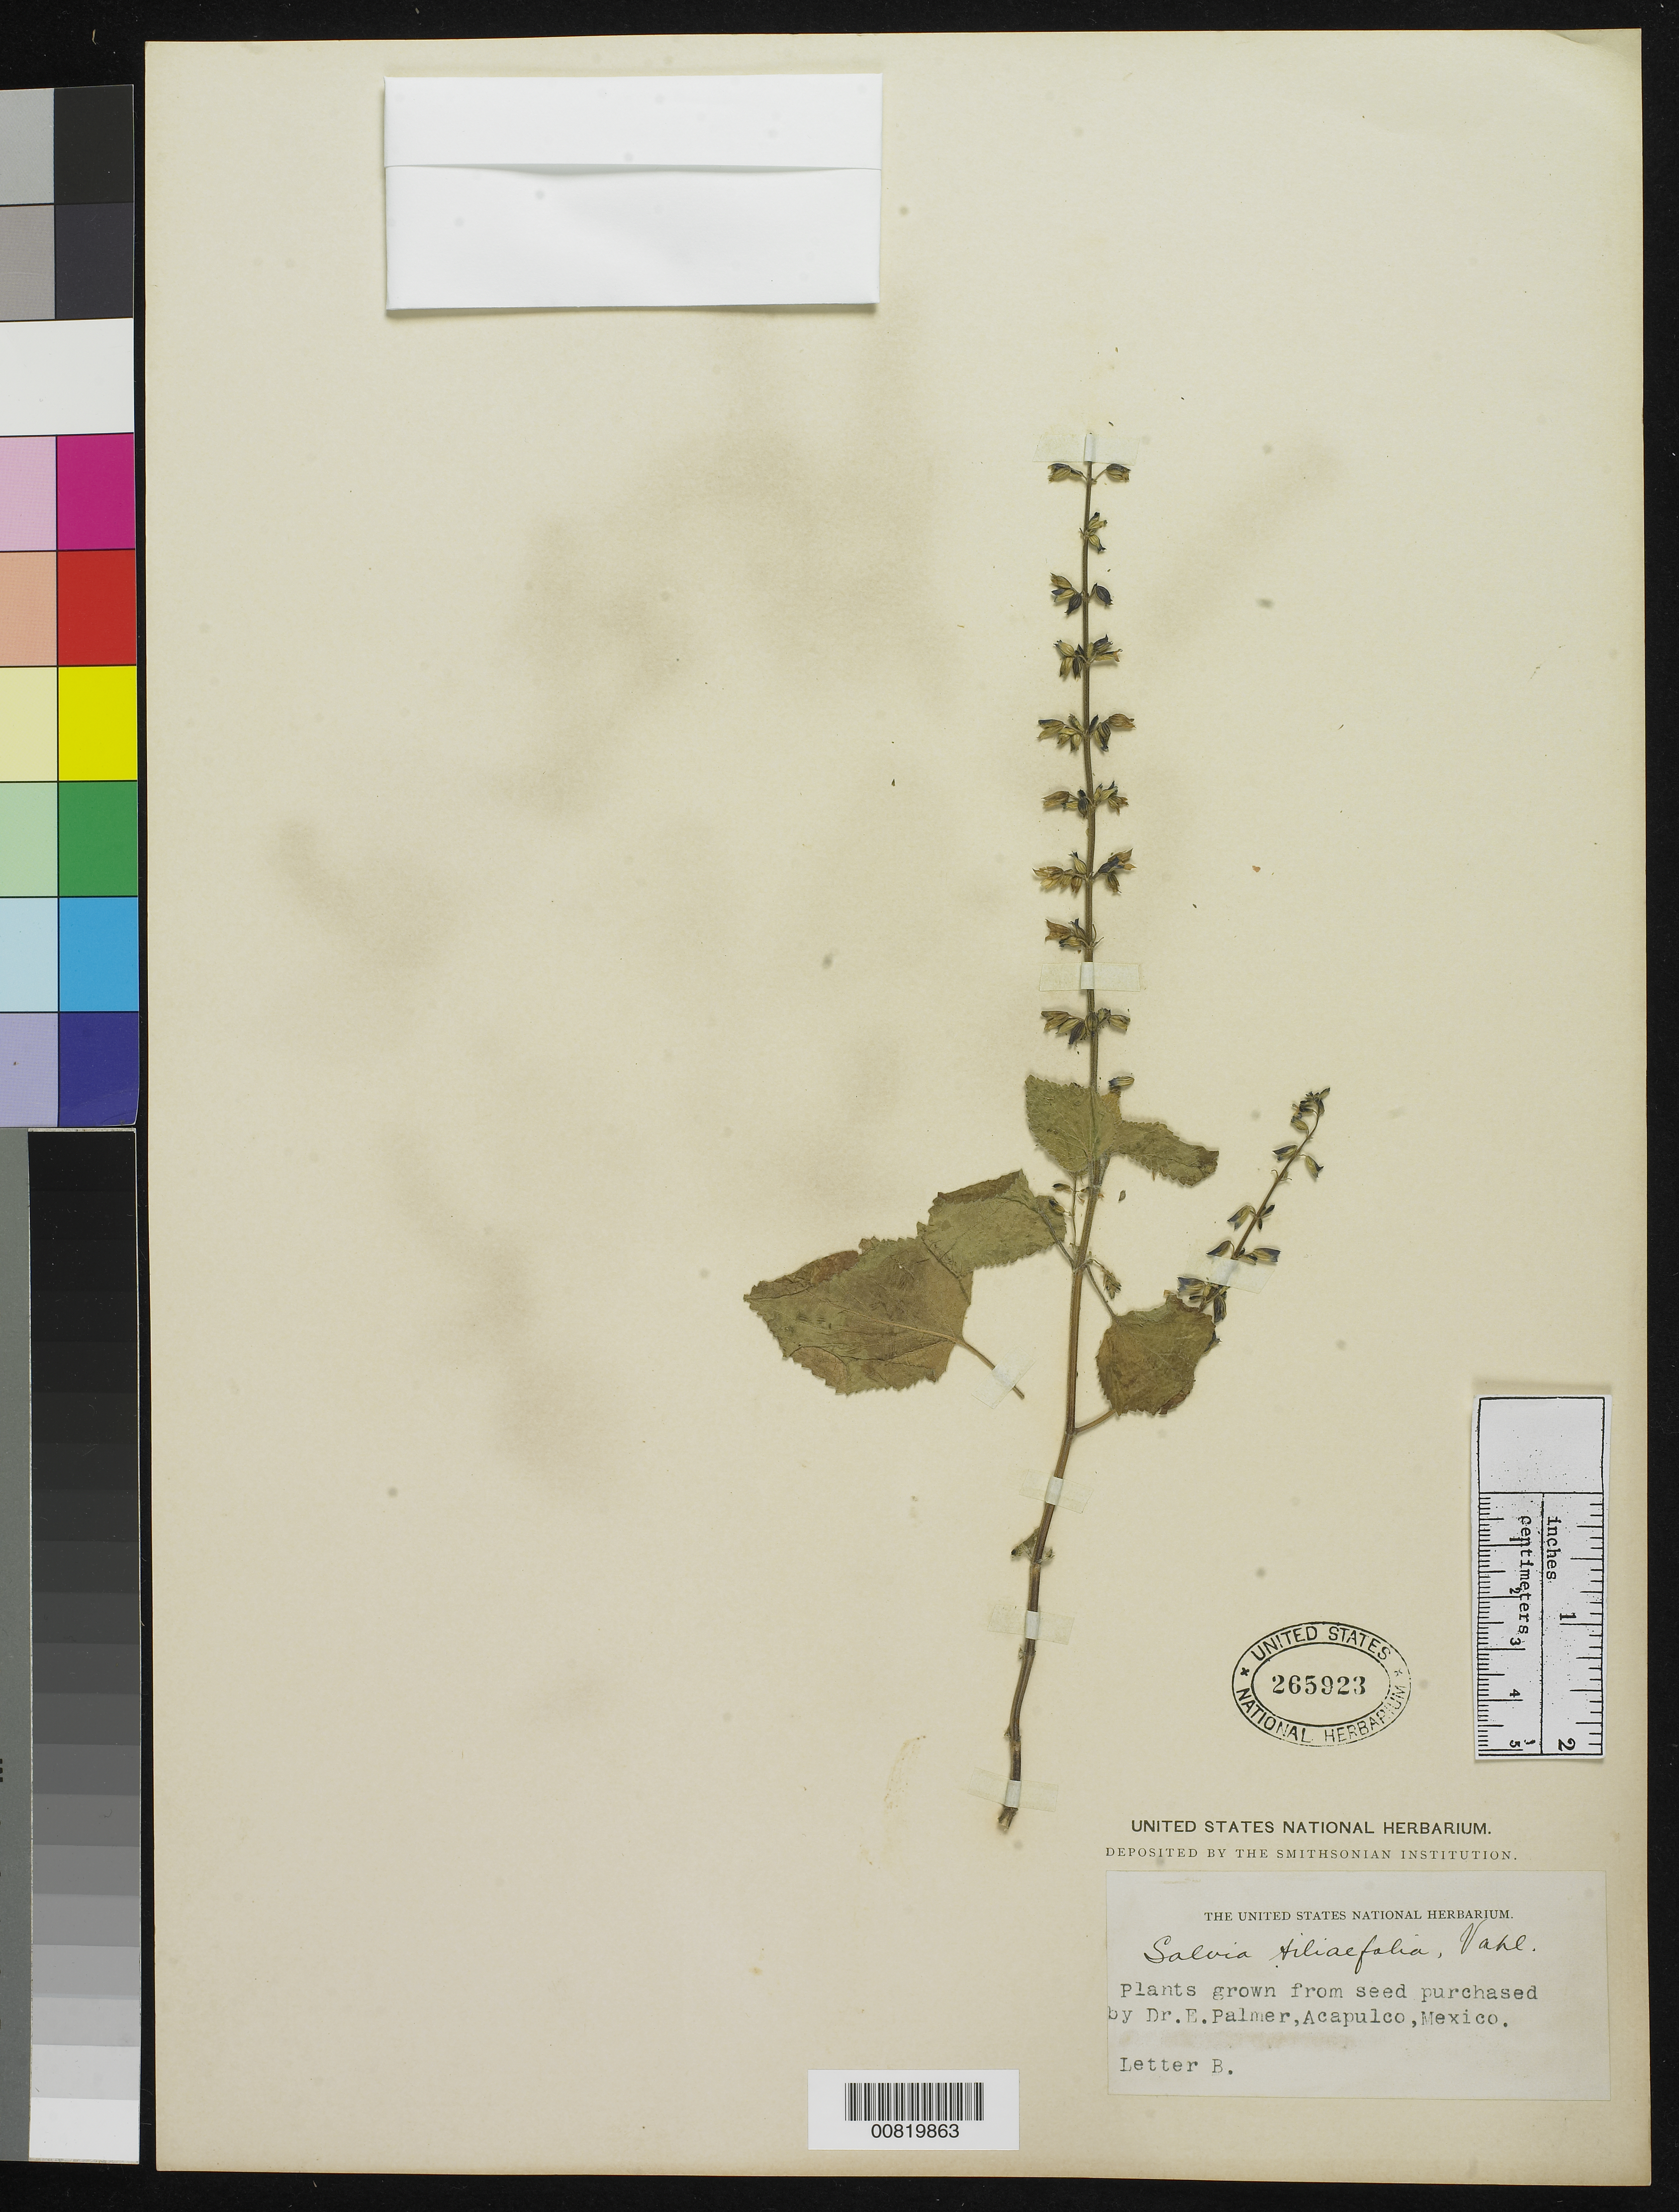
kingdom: Plantae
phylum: Tracheophyta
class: Magnoliopsida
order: Lamiales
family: Lamiaceae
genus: Salvia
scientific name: Salvia tiliaefolia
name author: Vahl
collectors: E. Palmer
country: Mexico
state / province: Guerrero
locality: Acapulco, Guerrero.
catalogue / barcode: US 265923